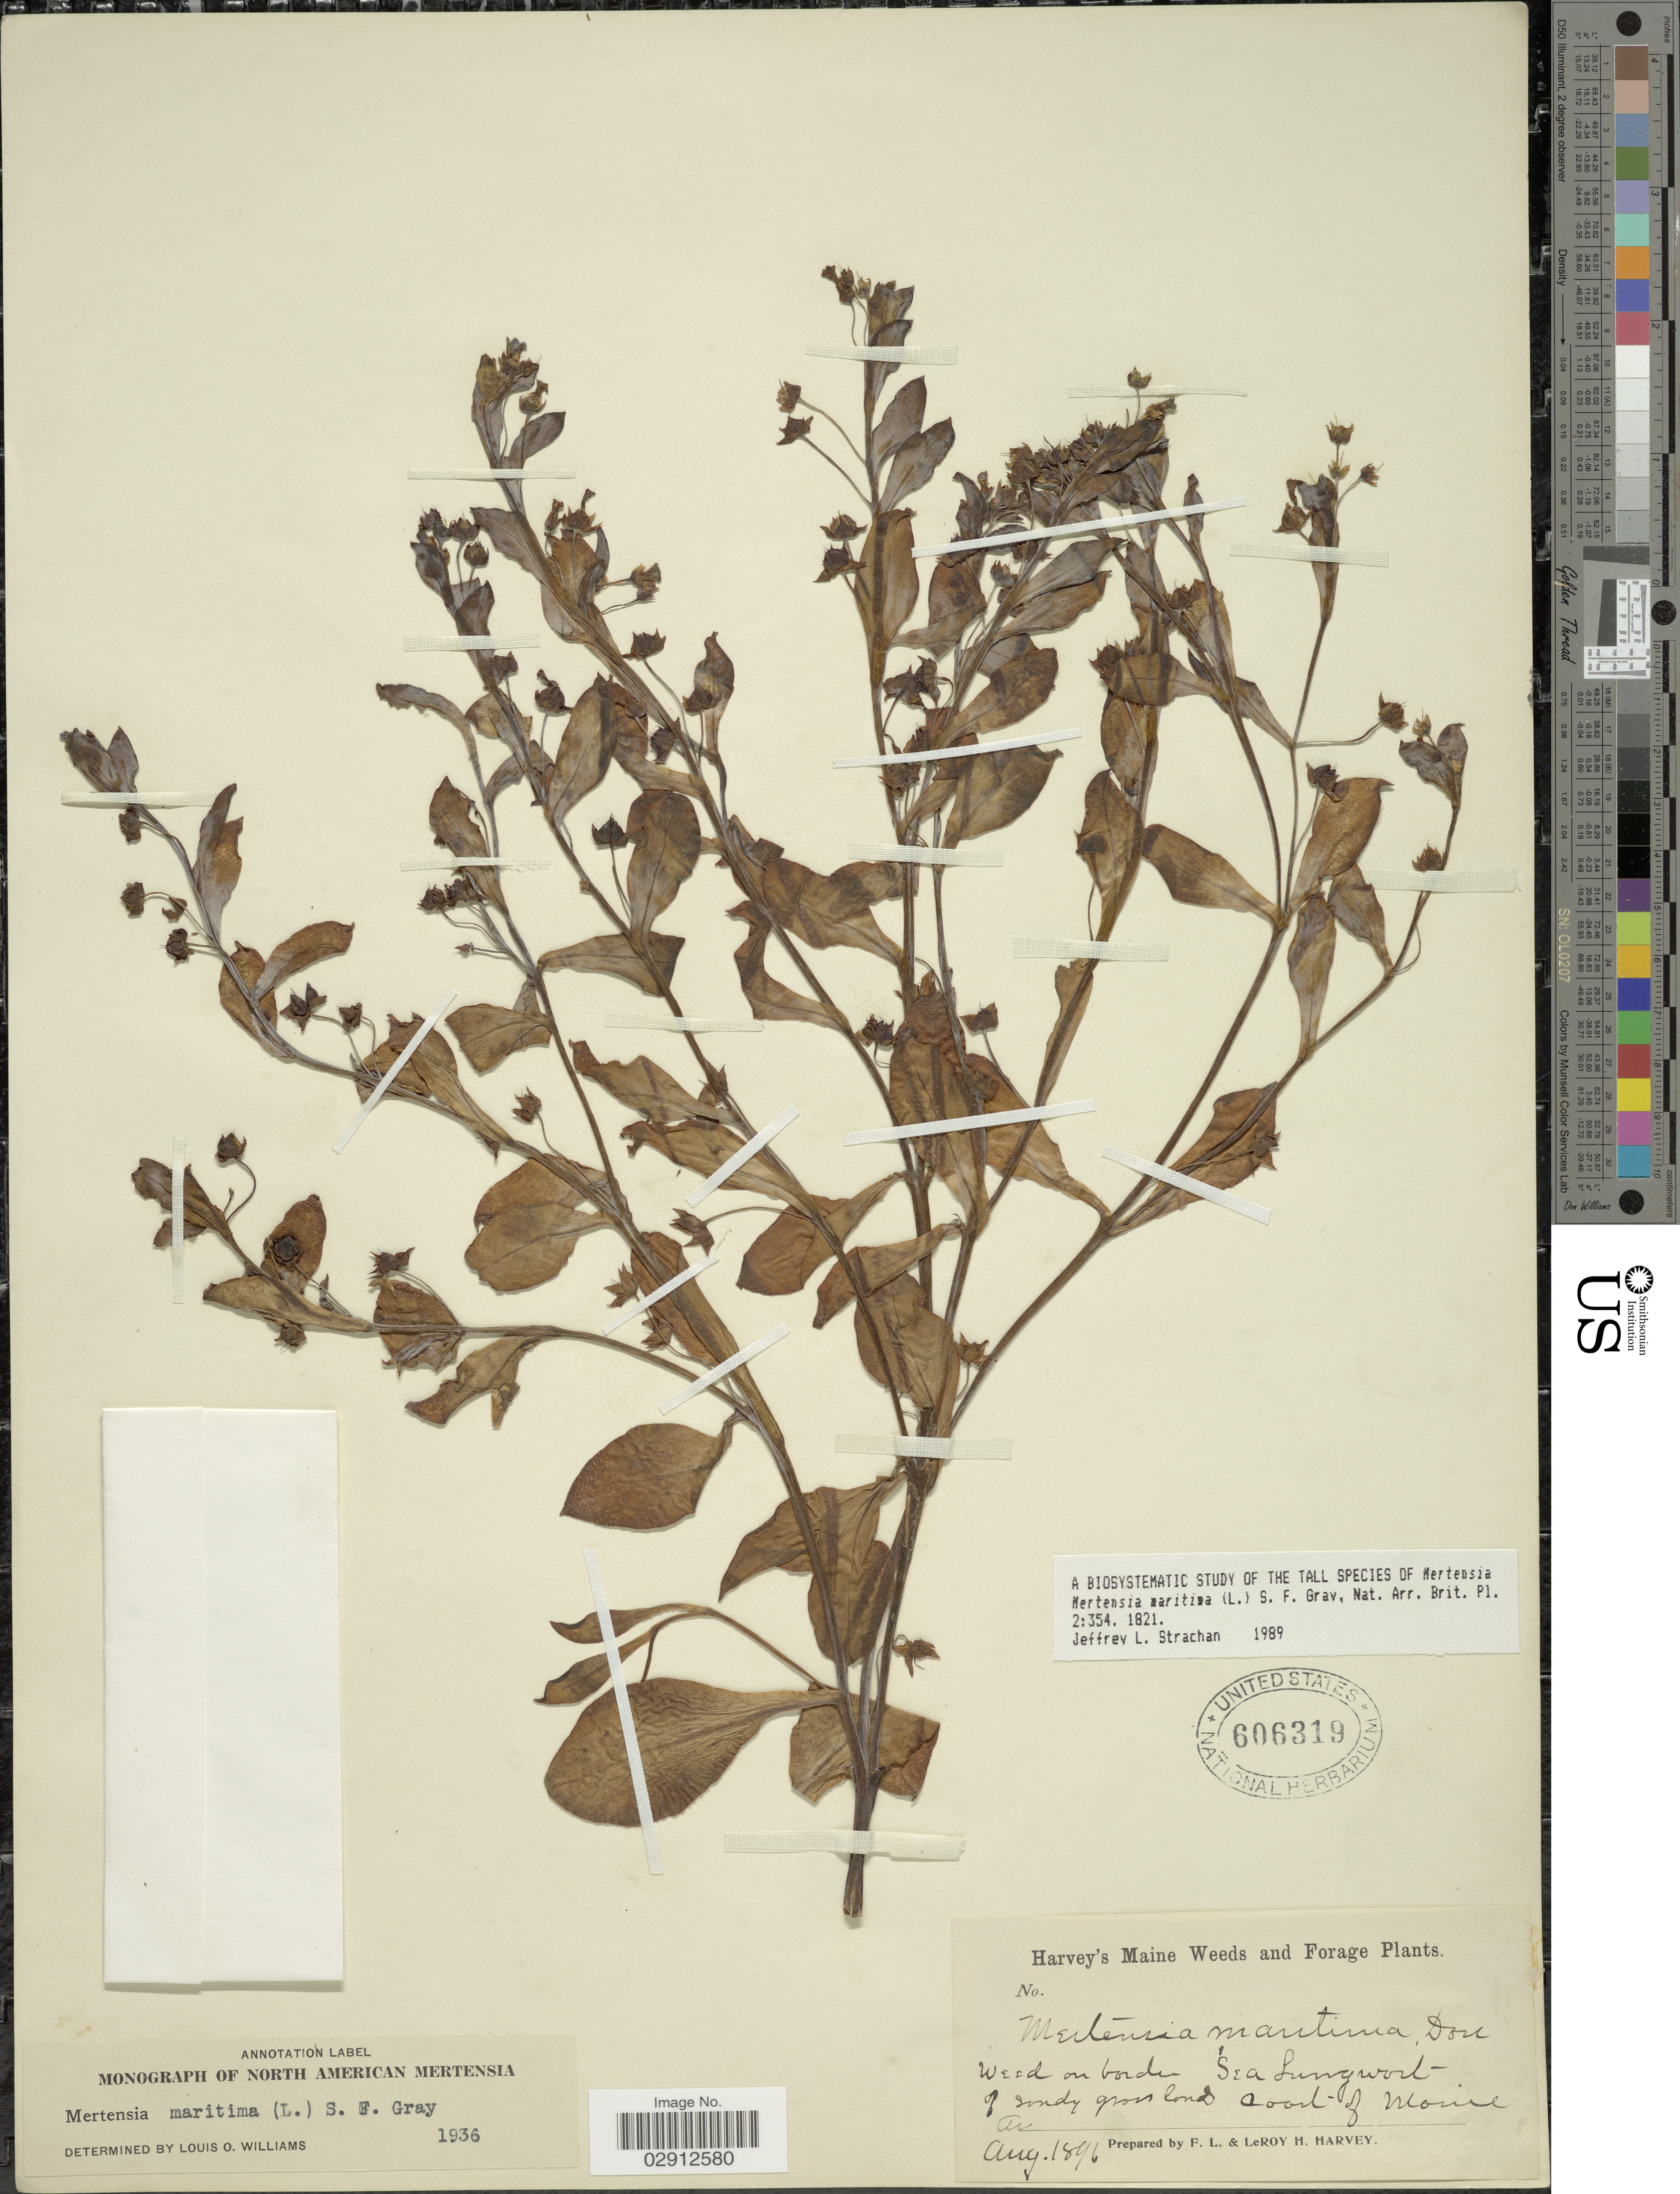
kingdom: Plantae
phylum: Tracheophyta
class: Magnoliopsida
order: Boraginales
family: Boraginaceae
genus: Mertensia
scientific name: Mertensia maritima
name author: (L.) S.F. Gray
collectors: F. L. Harvey & L. H. Harvey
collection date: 1896-08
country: United States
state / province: Maine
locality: Sea lungwort- coast of Maine.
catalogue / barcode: US 606319